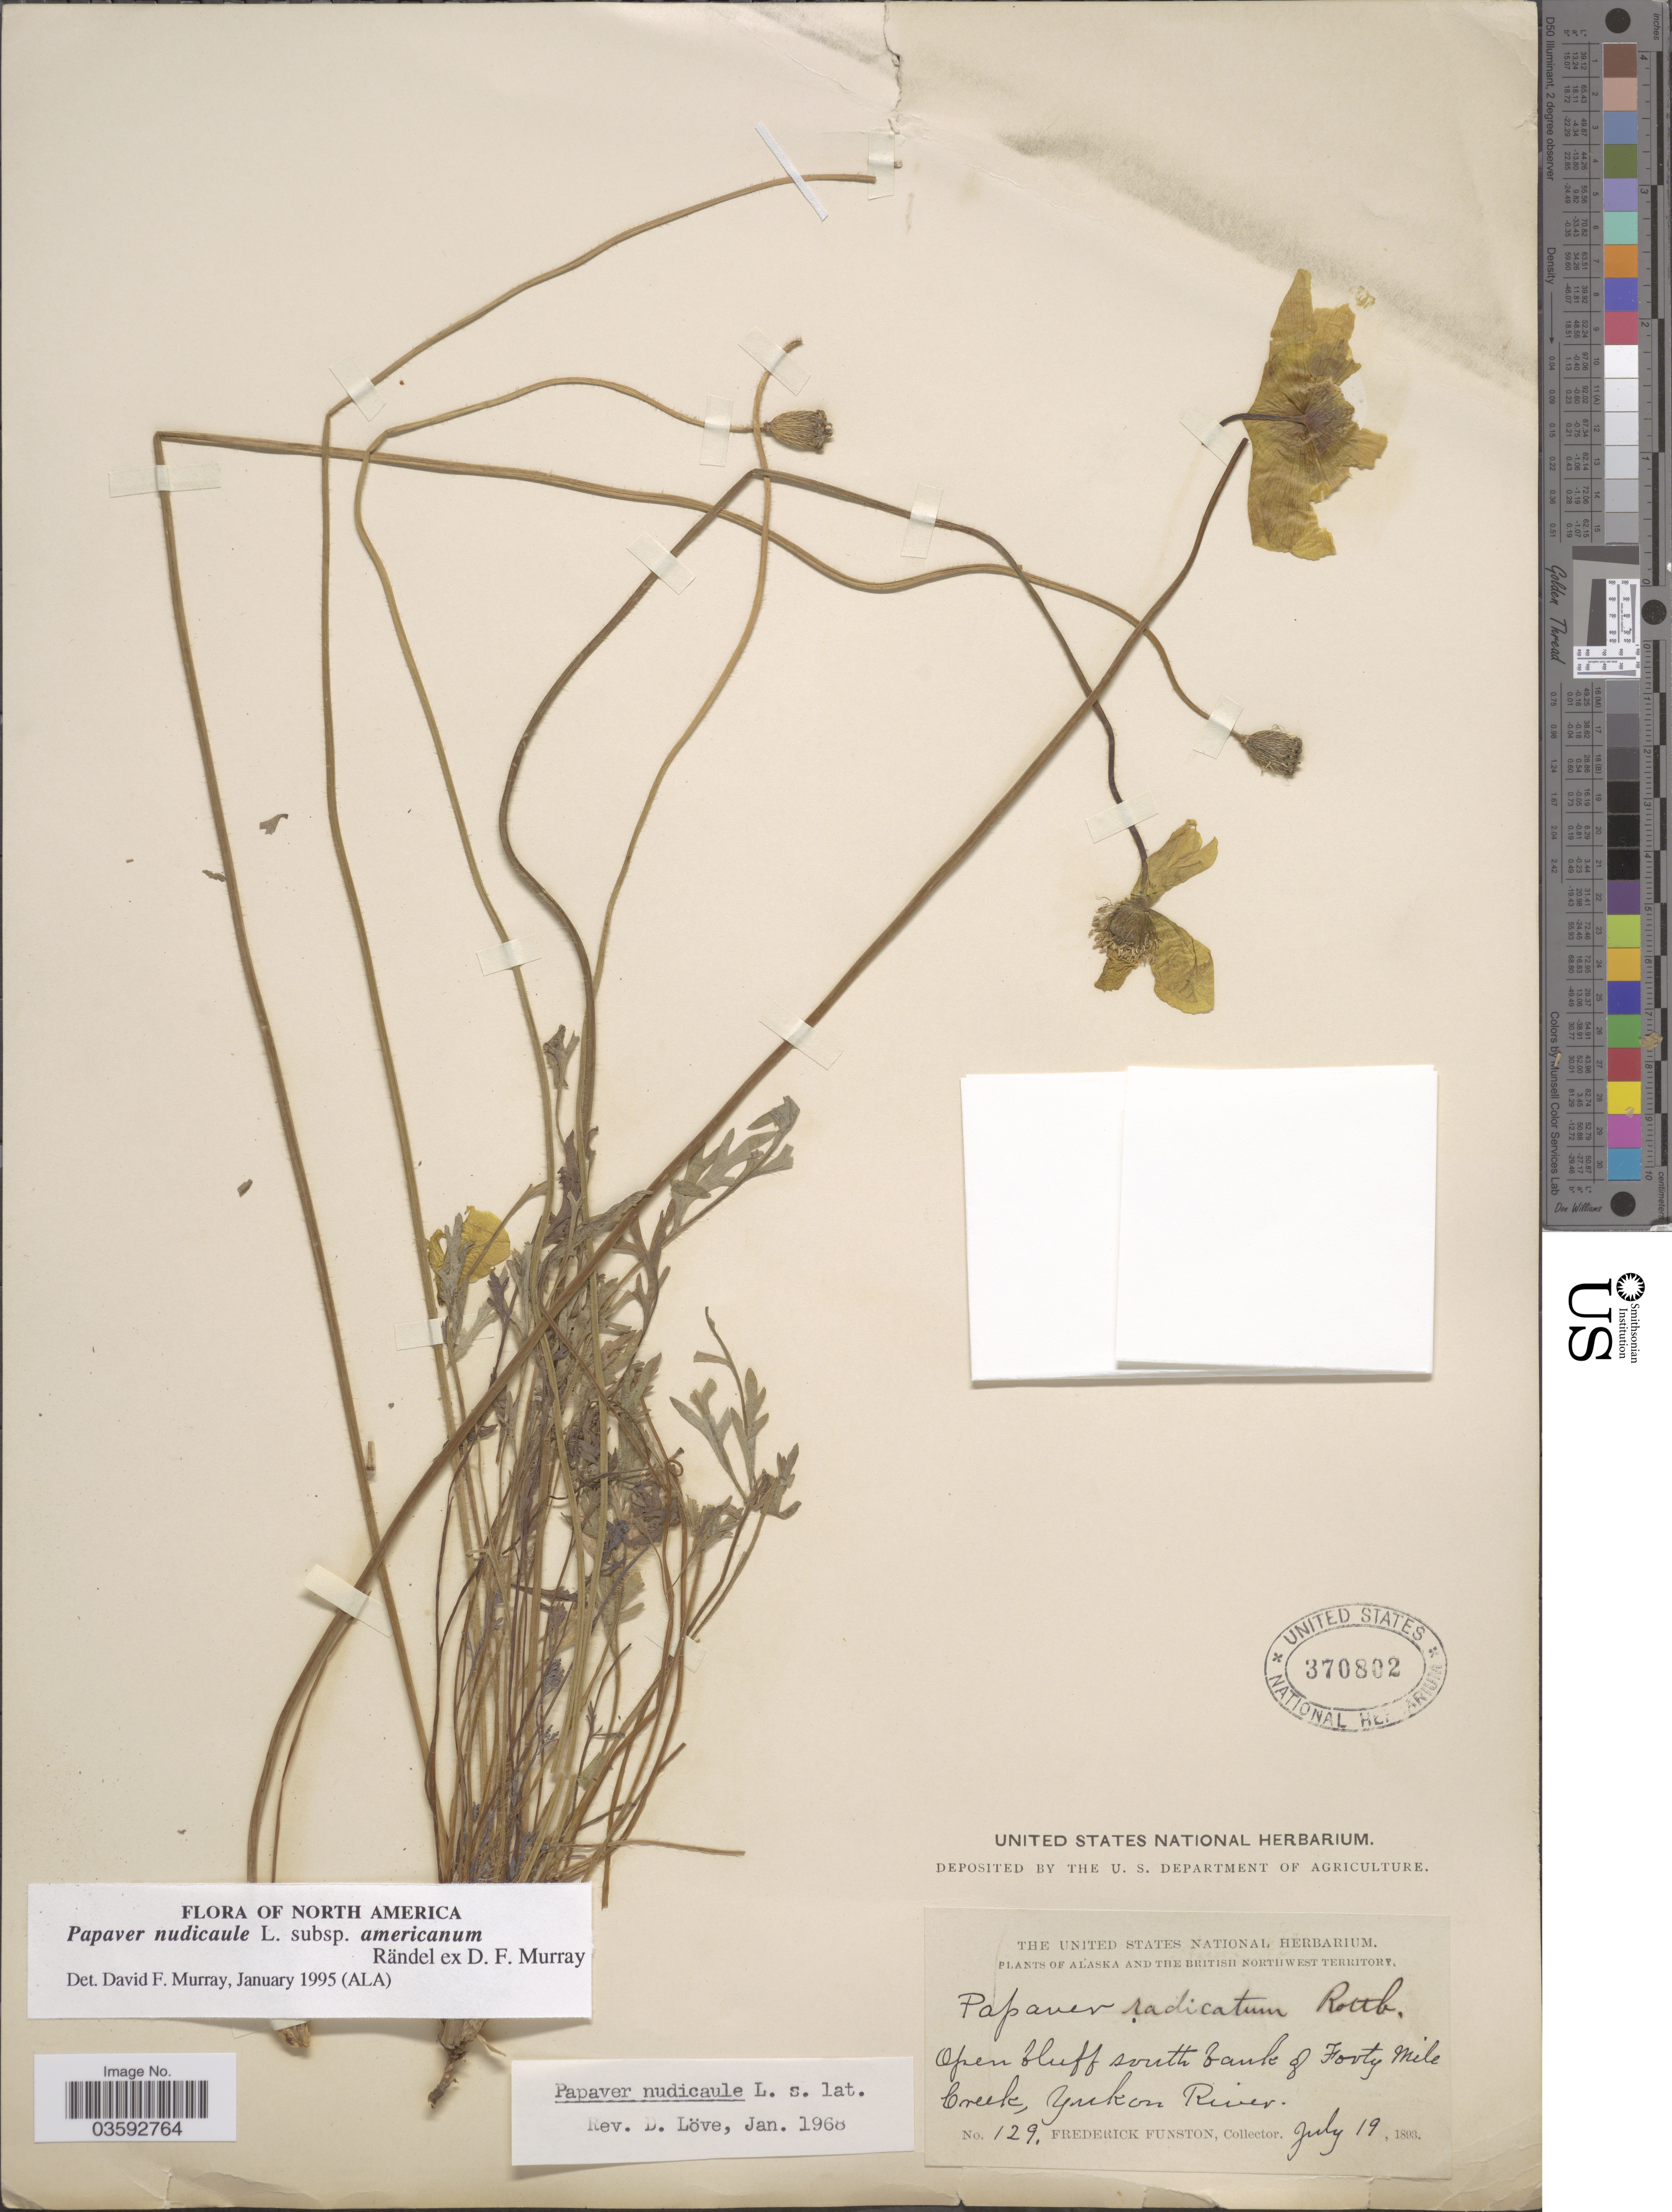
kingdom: Plantae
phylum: Tracheophyta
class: Magnoliopsida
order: Ranunculales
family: Papaveraceae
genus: Papaver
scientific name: Papaver nudicaule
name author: L.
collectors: F. Funston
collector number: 129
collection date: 1893-07-19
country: Canada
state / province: Yukon Territory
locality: Open bluff south bank of Forty Mile Creek, Yukon River.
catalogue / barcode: US 370802